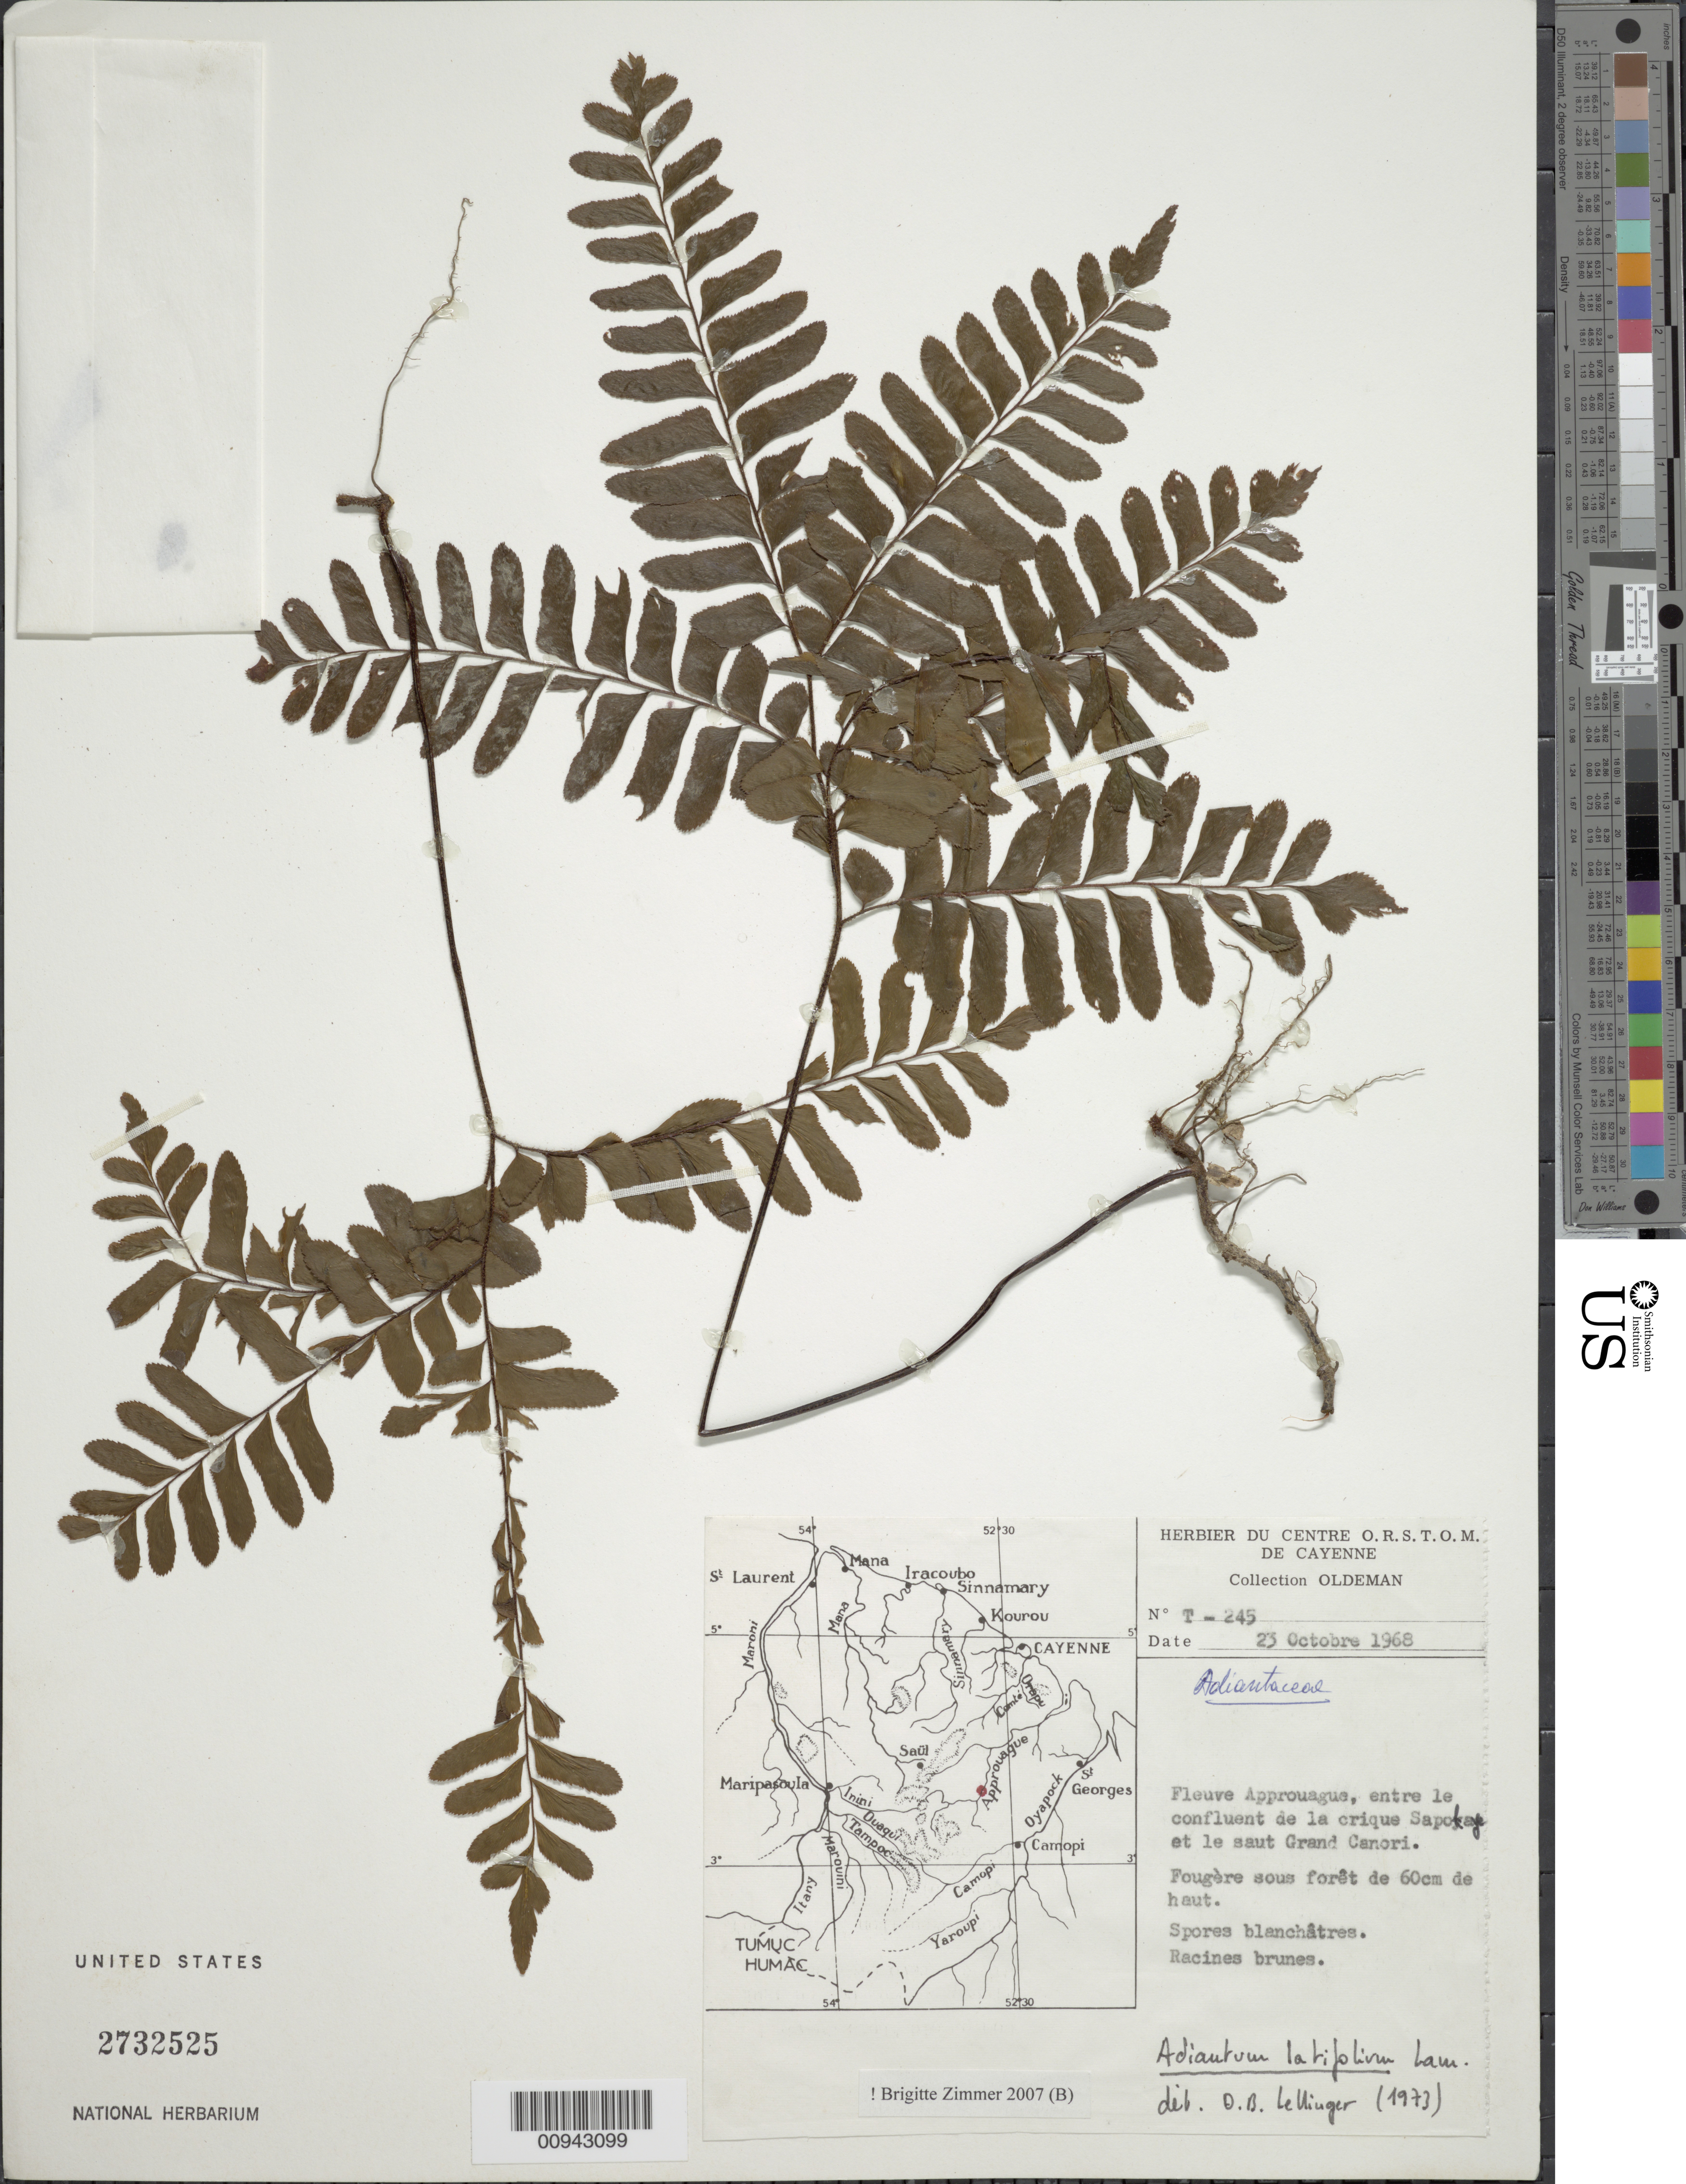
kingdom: Plantae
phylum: Tracheophyta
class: Polypodiopsida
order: Polypodiales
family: Pteridaceae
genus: Adiantum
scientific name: Adiantum latifolium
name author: Lam.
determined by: Zimmer, B.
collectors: R. Oldeman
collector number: T 245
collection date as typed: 23-Oct-68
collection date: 1968-10-23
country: French Guiana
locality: Approuague R., entre le confluent de la crique Saptaye et le saut Grand Canori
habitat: Sous foret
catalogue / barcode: US 2732525